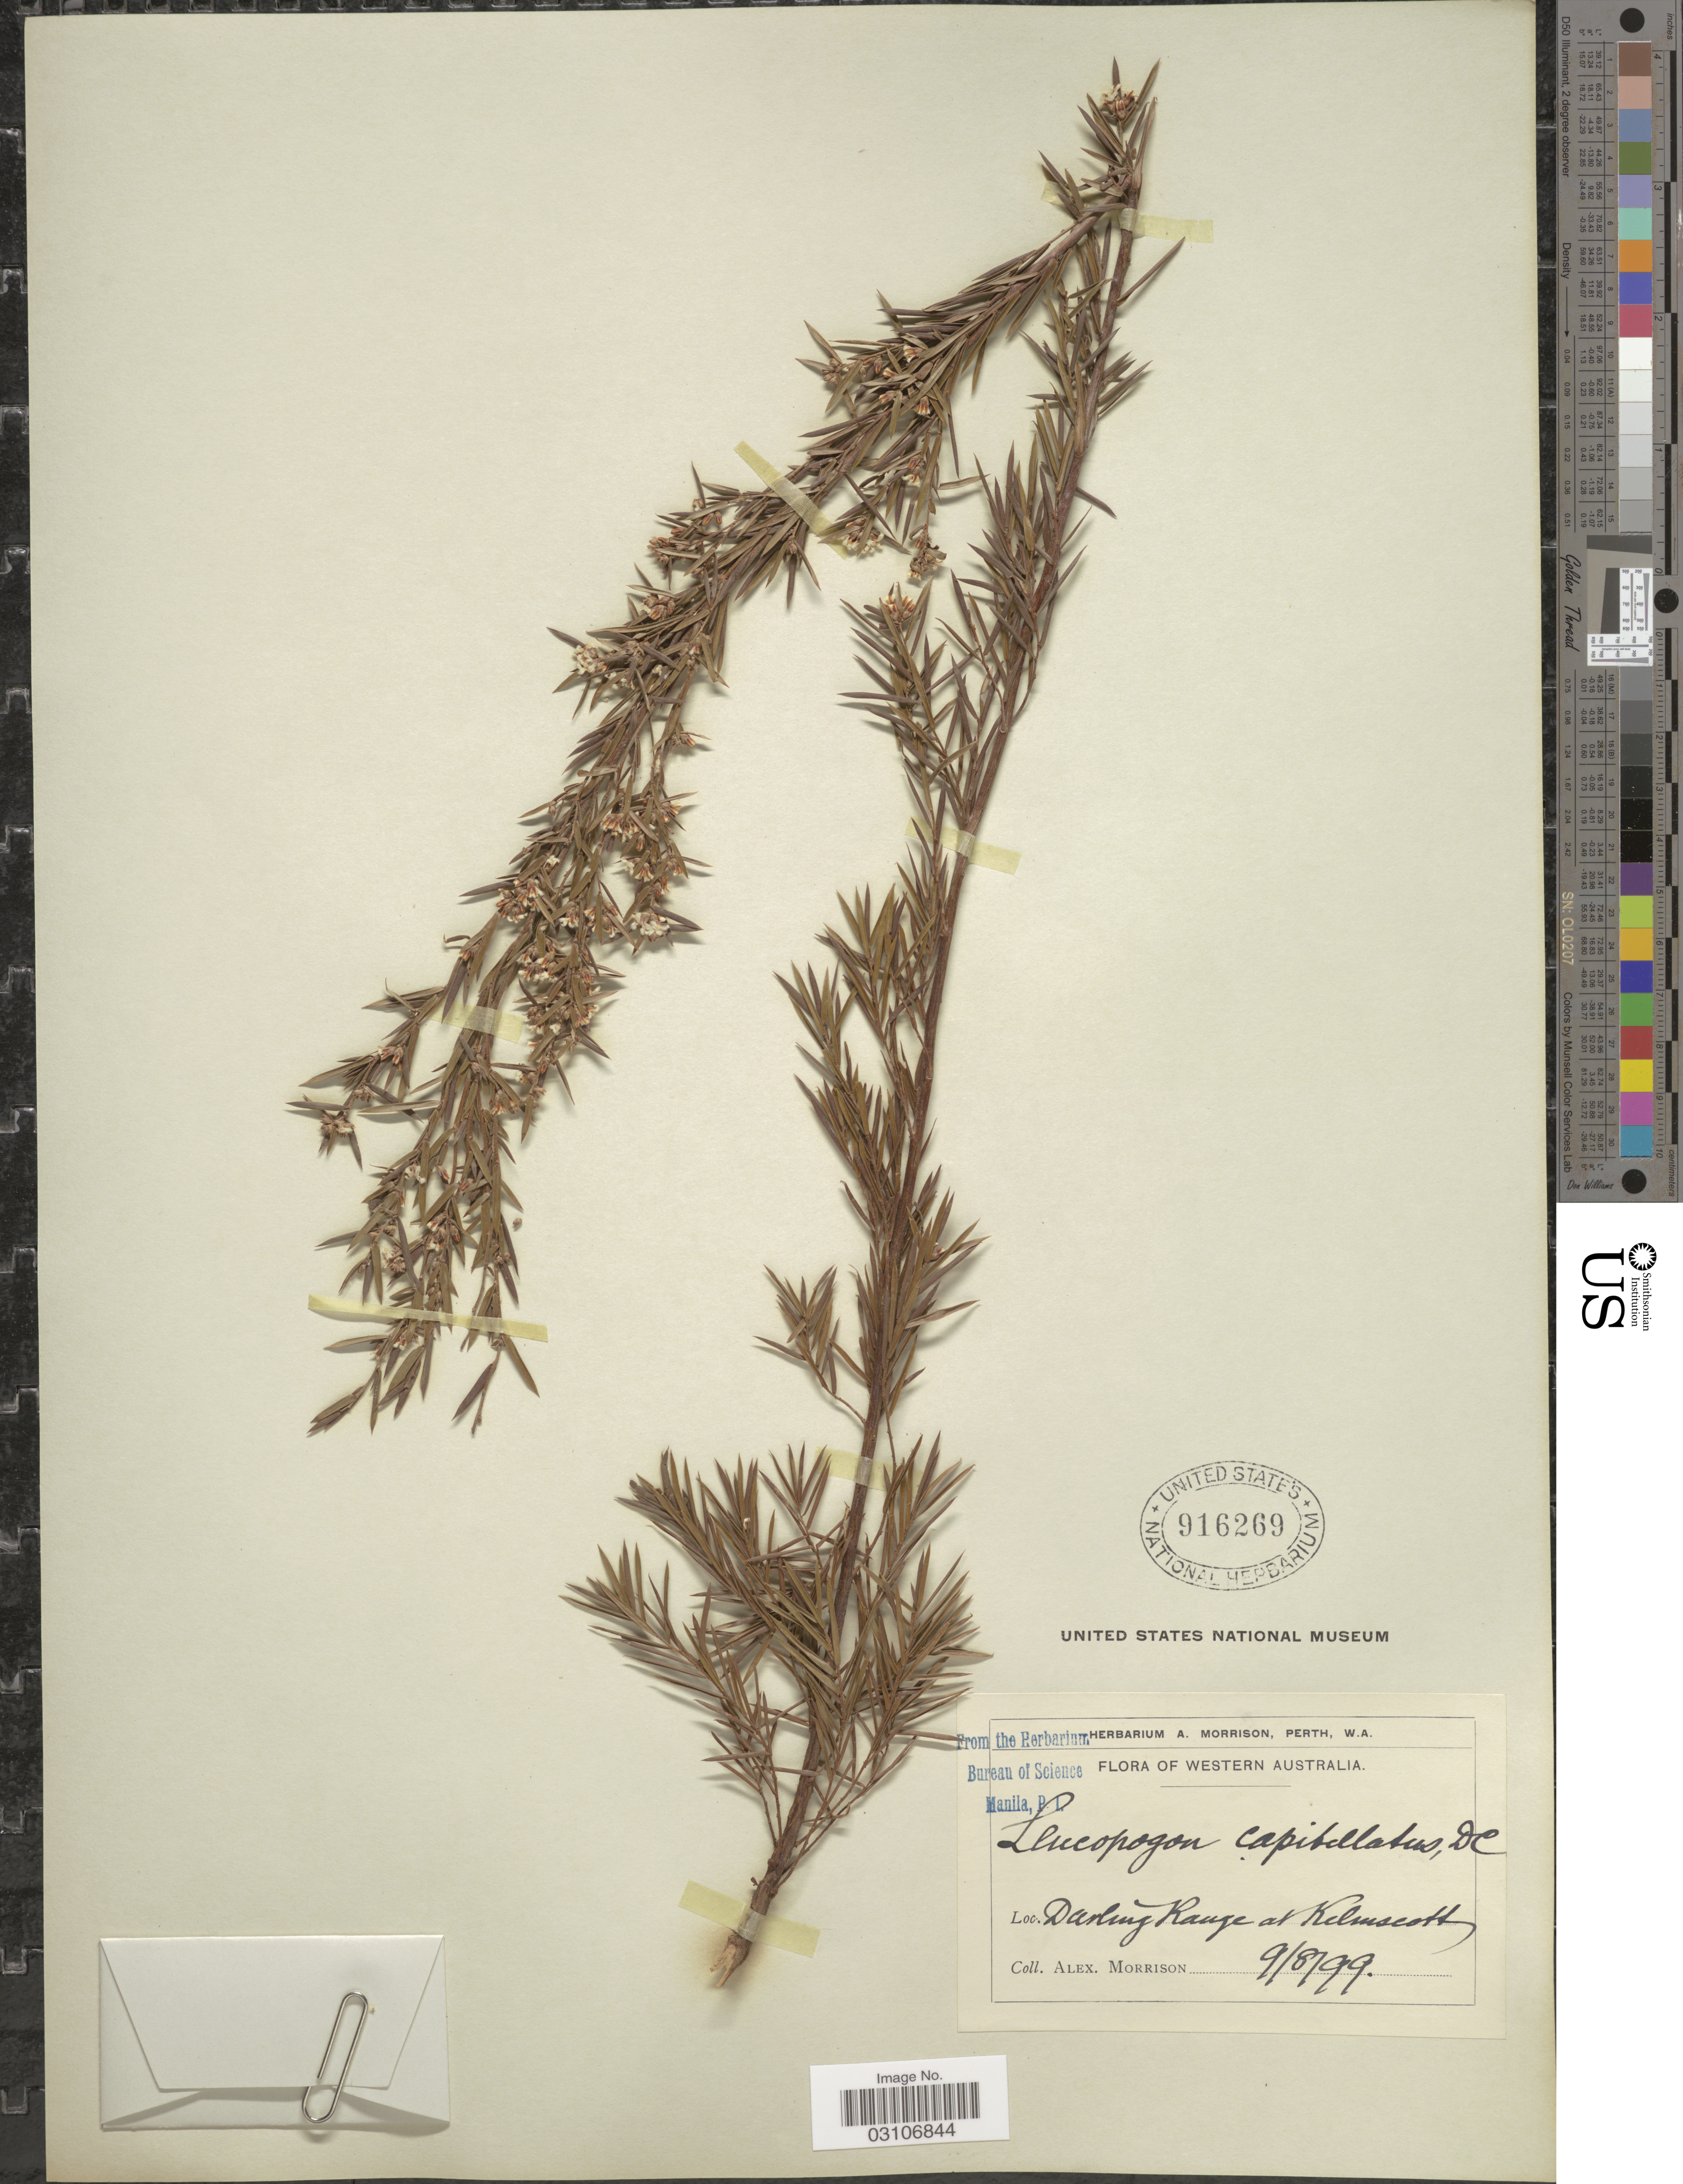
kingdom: Plantae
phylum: Tracheophyta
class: Magnoliopsida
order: Ericales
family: Ericaceae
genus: Leucopogon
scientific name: Leucopogon capitellatus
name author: DC.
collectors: A. Morrison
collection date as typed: Transcribed d/m/y: 9/8/99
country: Australia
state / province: Western Australia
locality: Darling Range at Kelmscott.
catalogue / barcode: US 916269